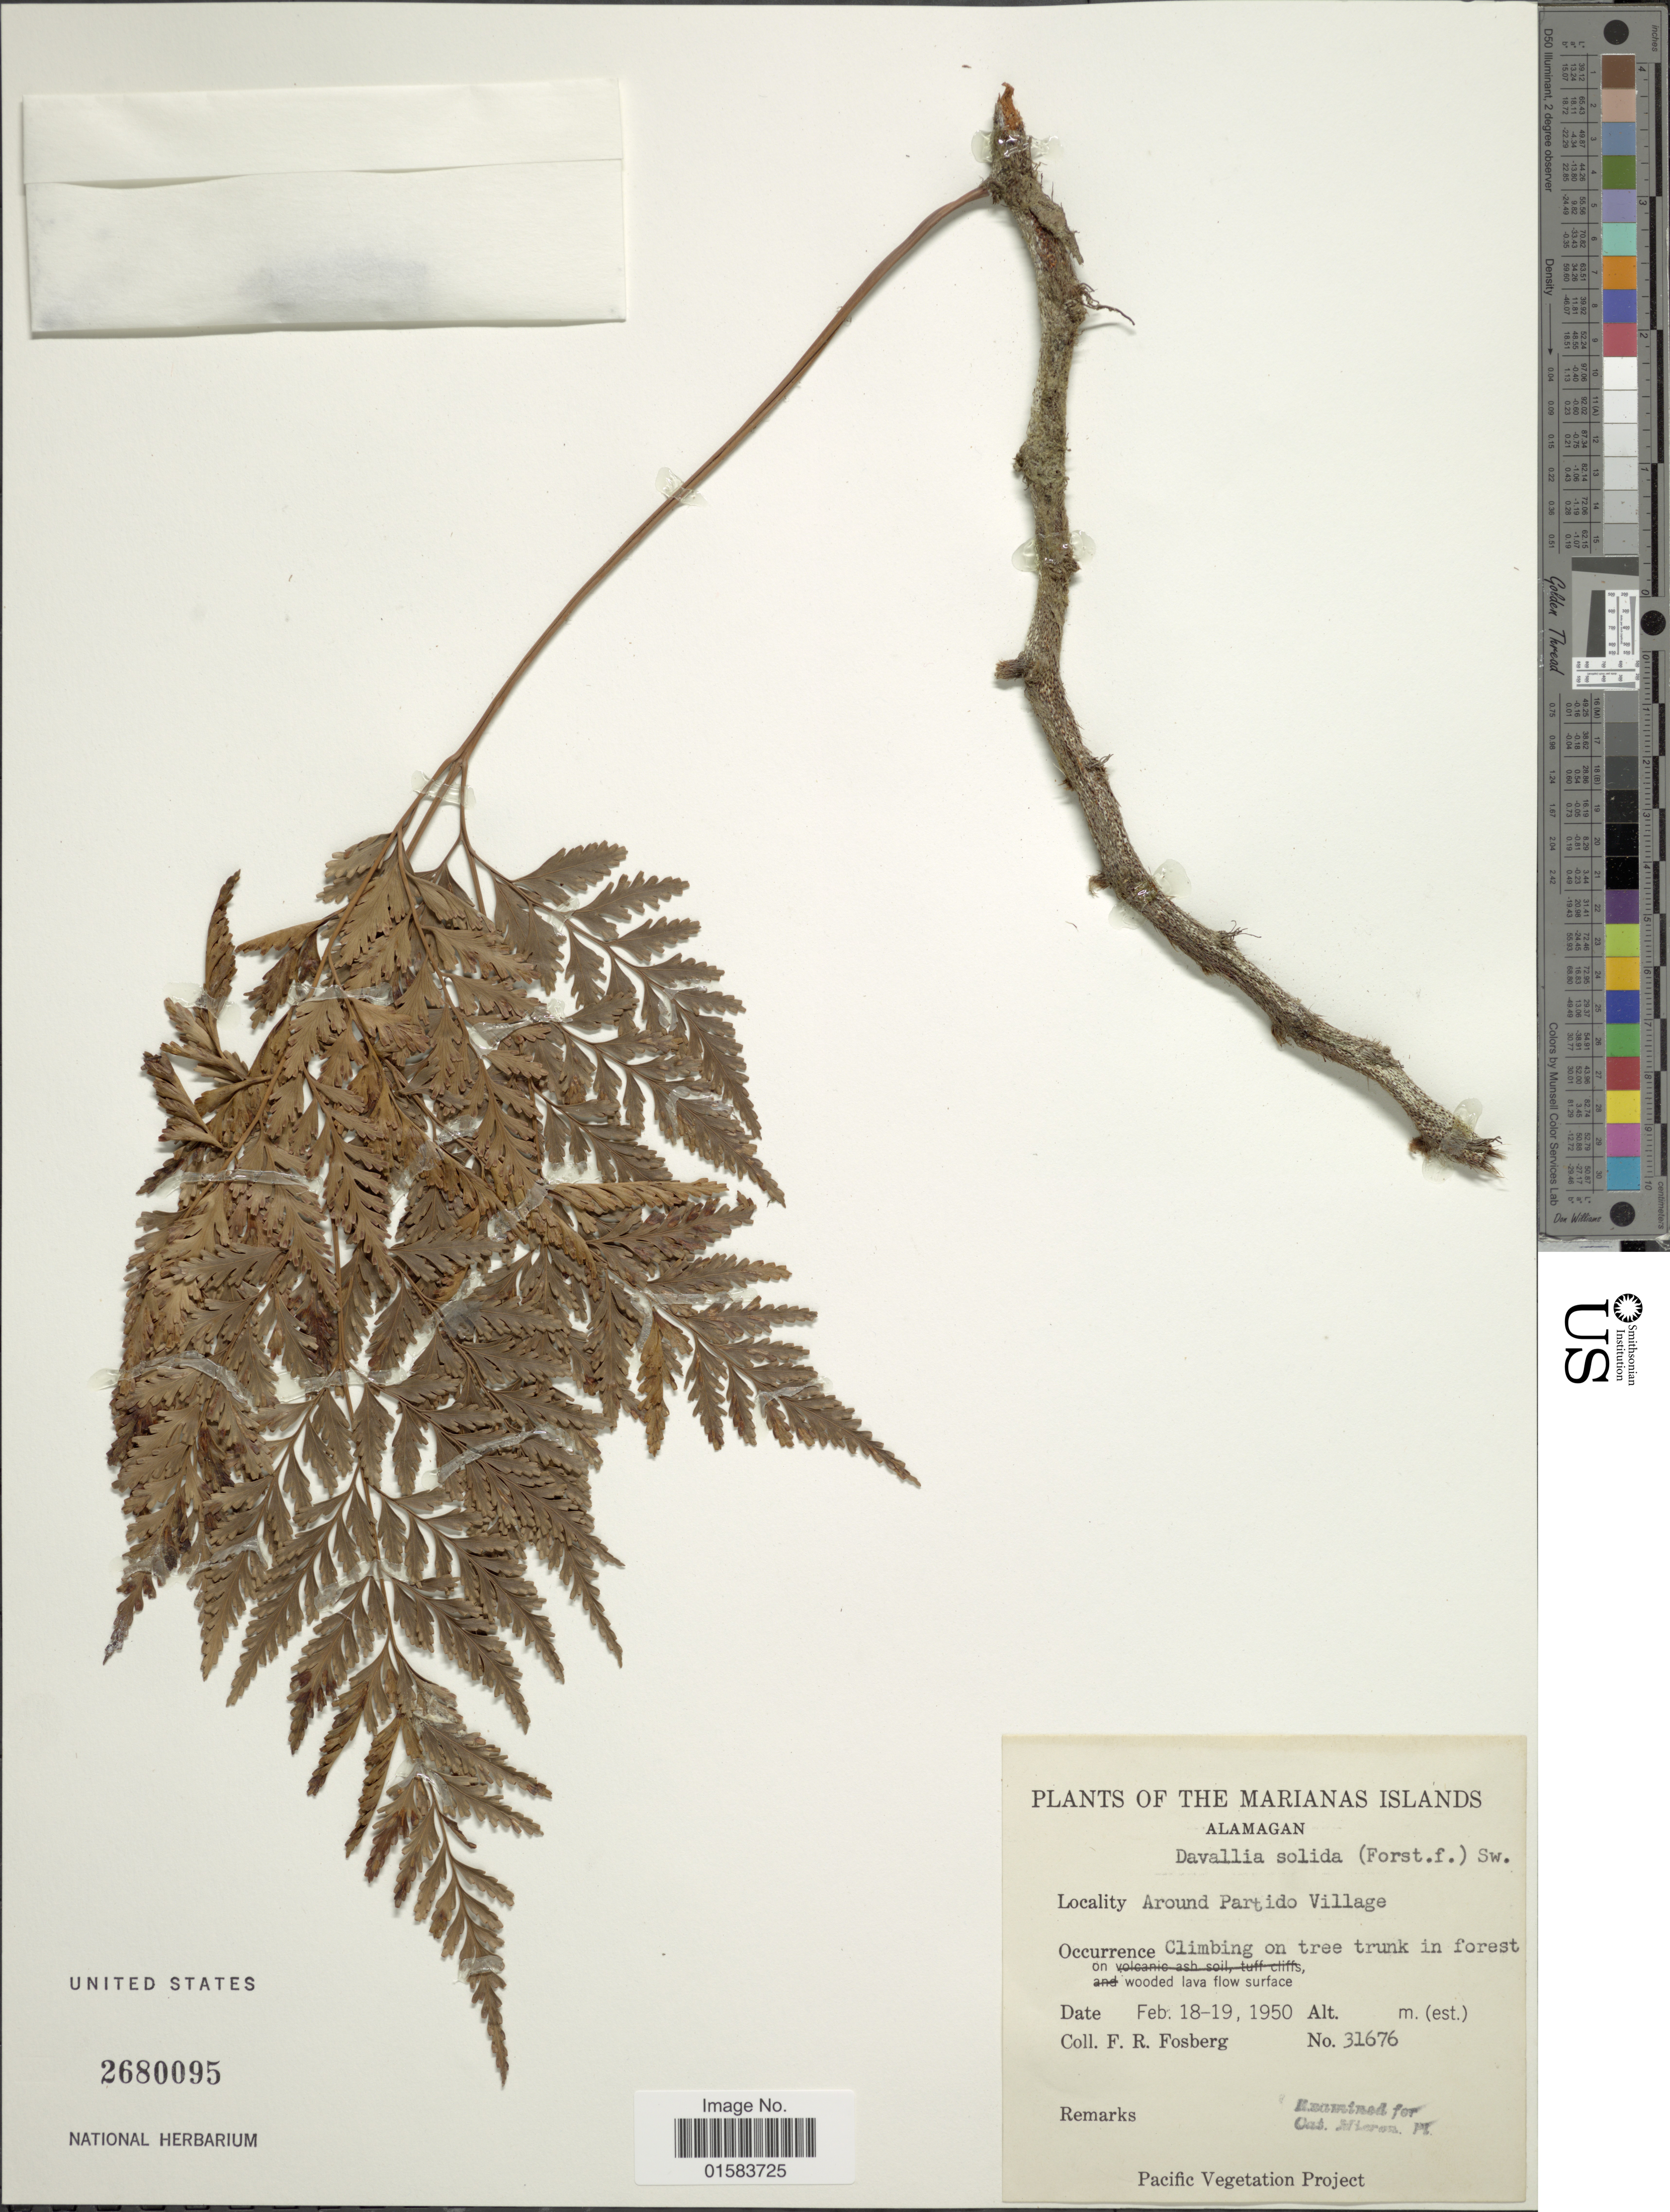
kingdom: Plantae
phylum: Tracheophyta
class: Polypodiopsida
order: Polypodiales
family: Davalliaceae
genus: Davallia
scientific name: Davallia solida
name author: (G. Forst.) Sw.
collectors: F. R. Fosberg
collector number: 31676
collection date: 1950-02-18/1950-02-19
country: Northern Mariana Islands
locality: Alamagan, The Mariana Island, Around Partido Village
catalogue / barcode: US 2680095